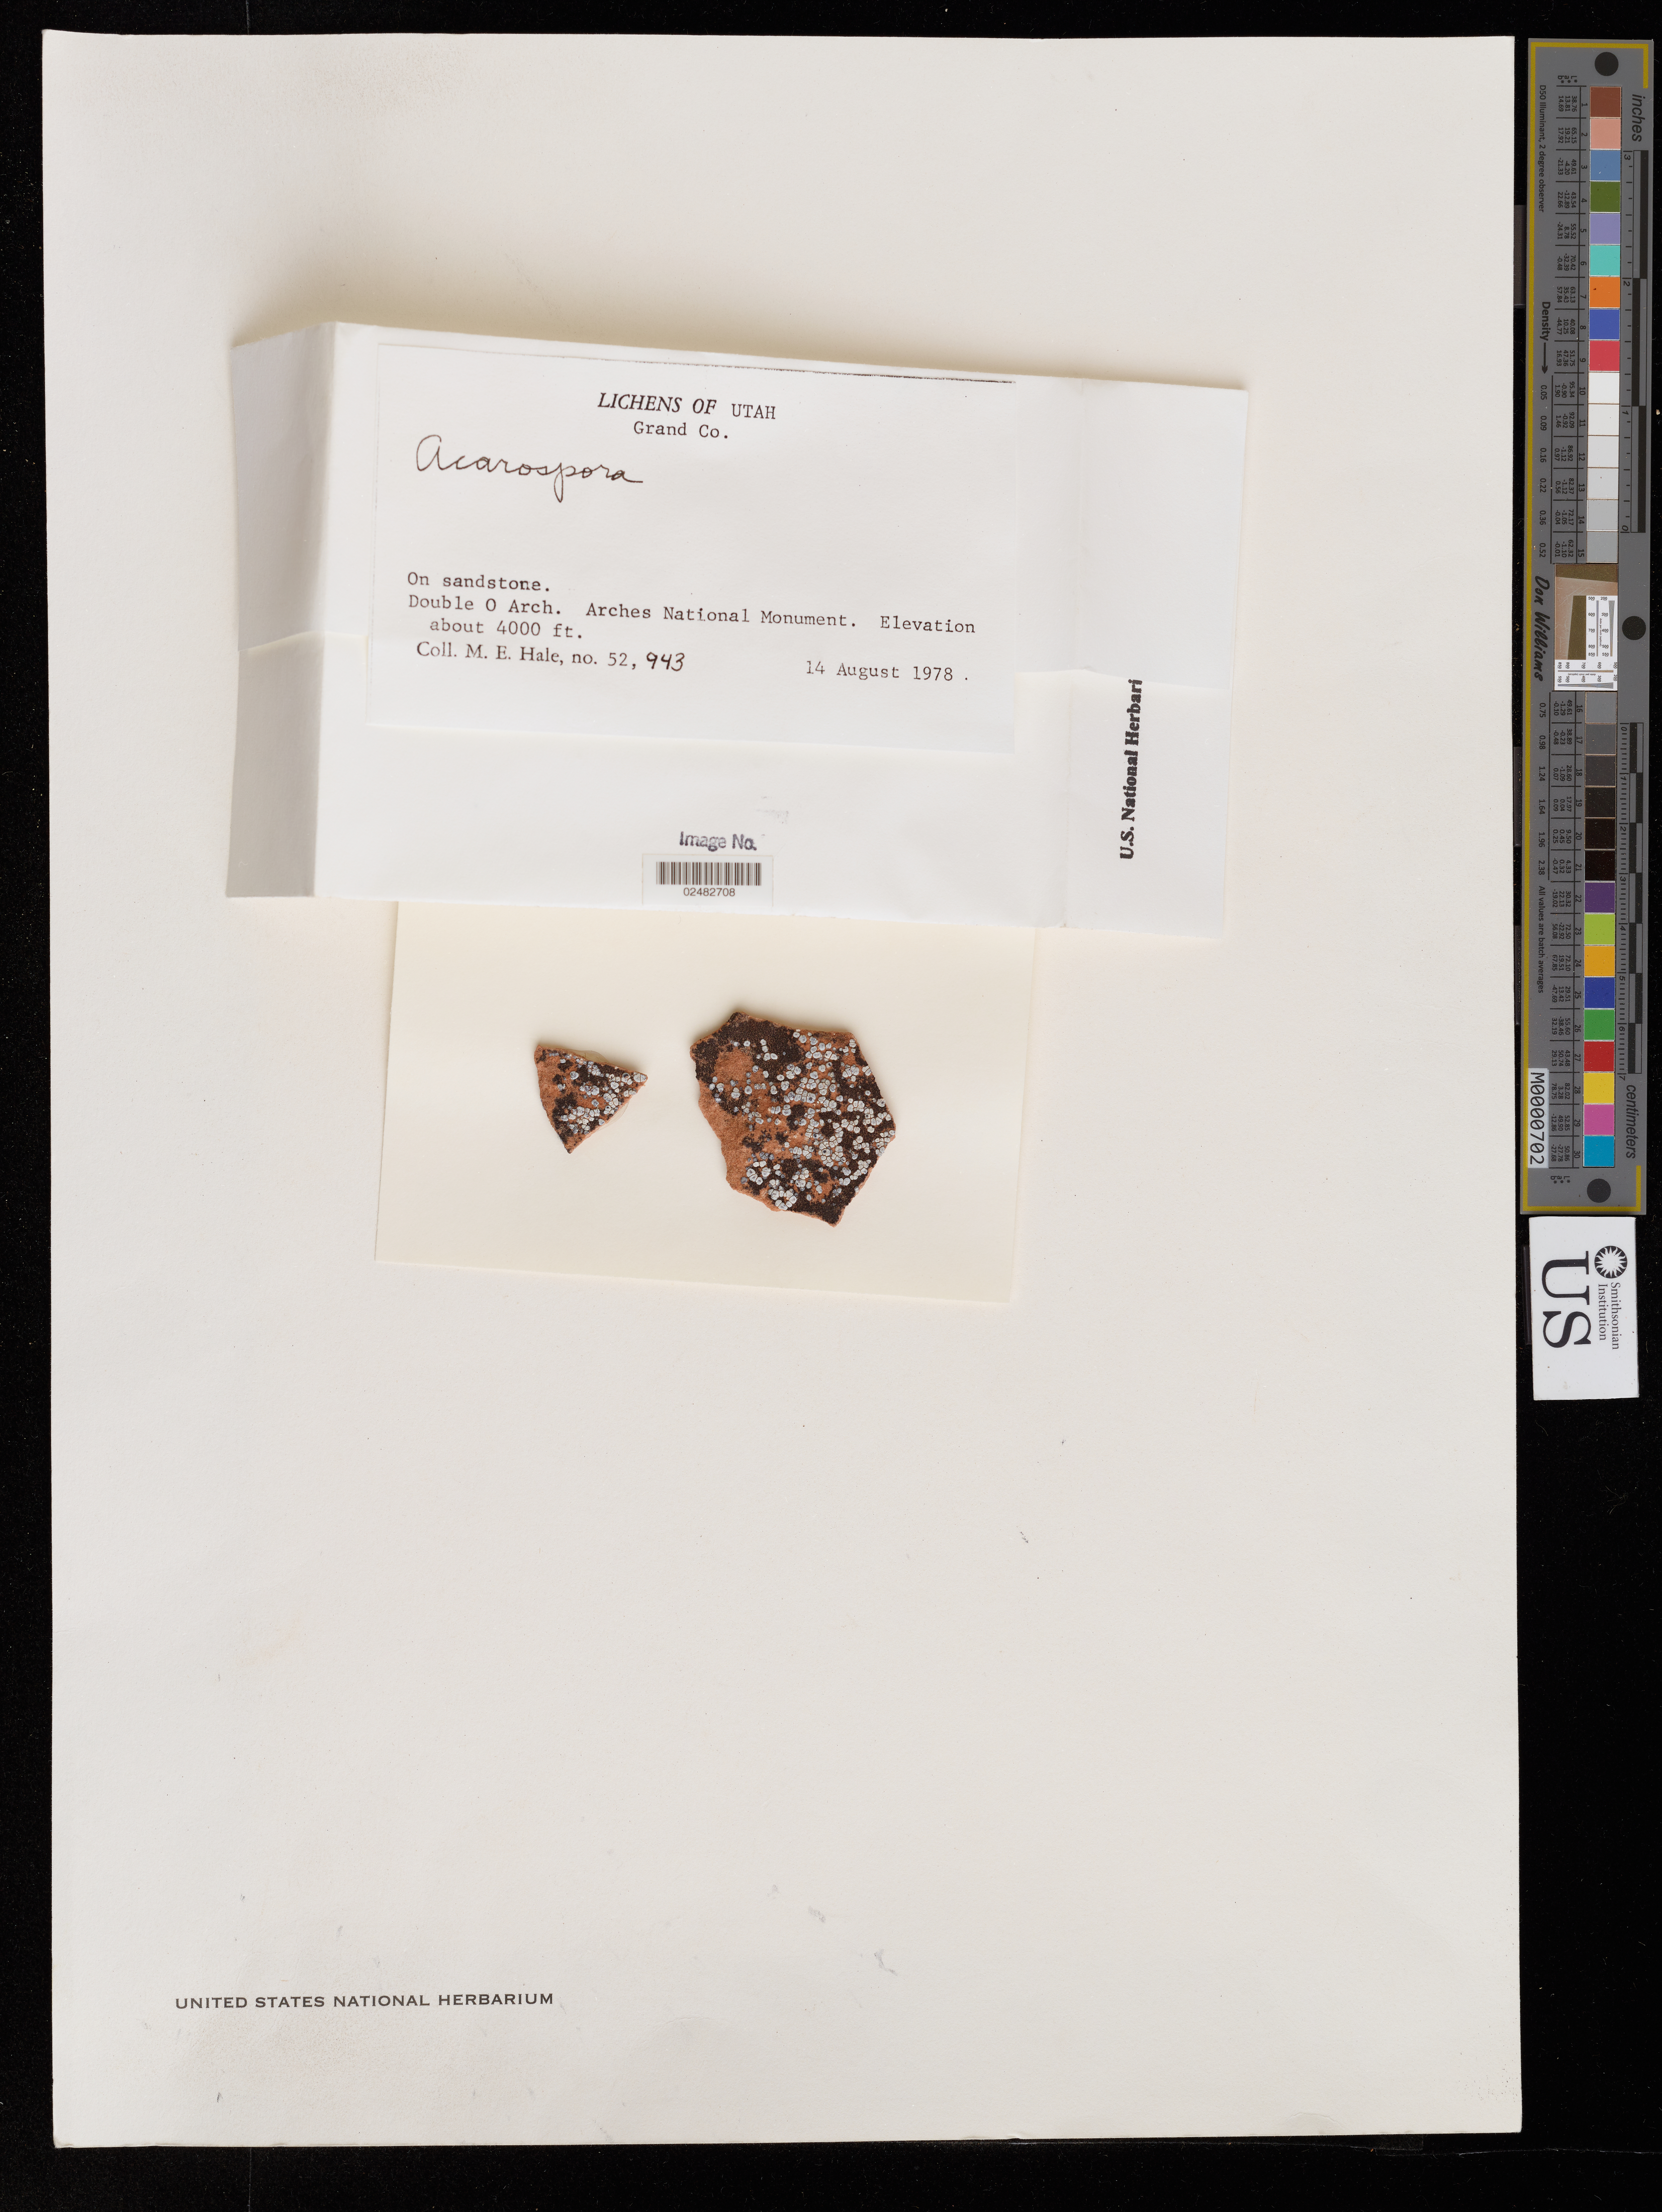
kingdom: Fungi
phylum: Ascomycota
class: Lecanoromycetes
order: Acarosporales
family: Acarosporaceae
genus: Acarospora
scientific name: Acarospora strigata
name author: (Nyl.) Jatta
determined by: Medeiros, Ian D., Peter Buck Postdoctoral Fellow (US), Smithsonian Institution - National Museum of Natural History (UNITED STATES)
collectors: M. Hale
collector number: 52943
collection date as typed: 14 Aug 1978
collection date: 1978-08-14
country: United States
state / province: Utah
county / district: Grand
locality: Arches nat. park, Double O arch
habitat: on sandstone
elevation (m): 0